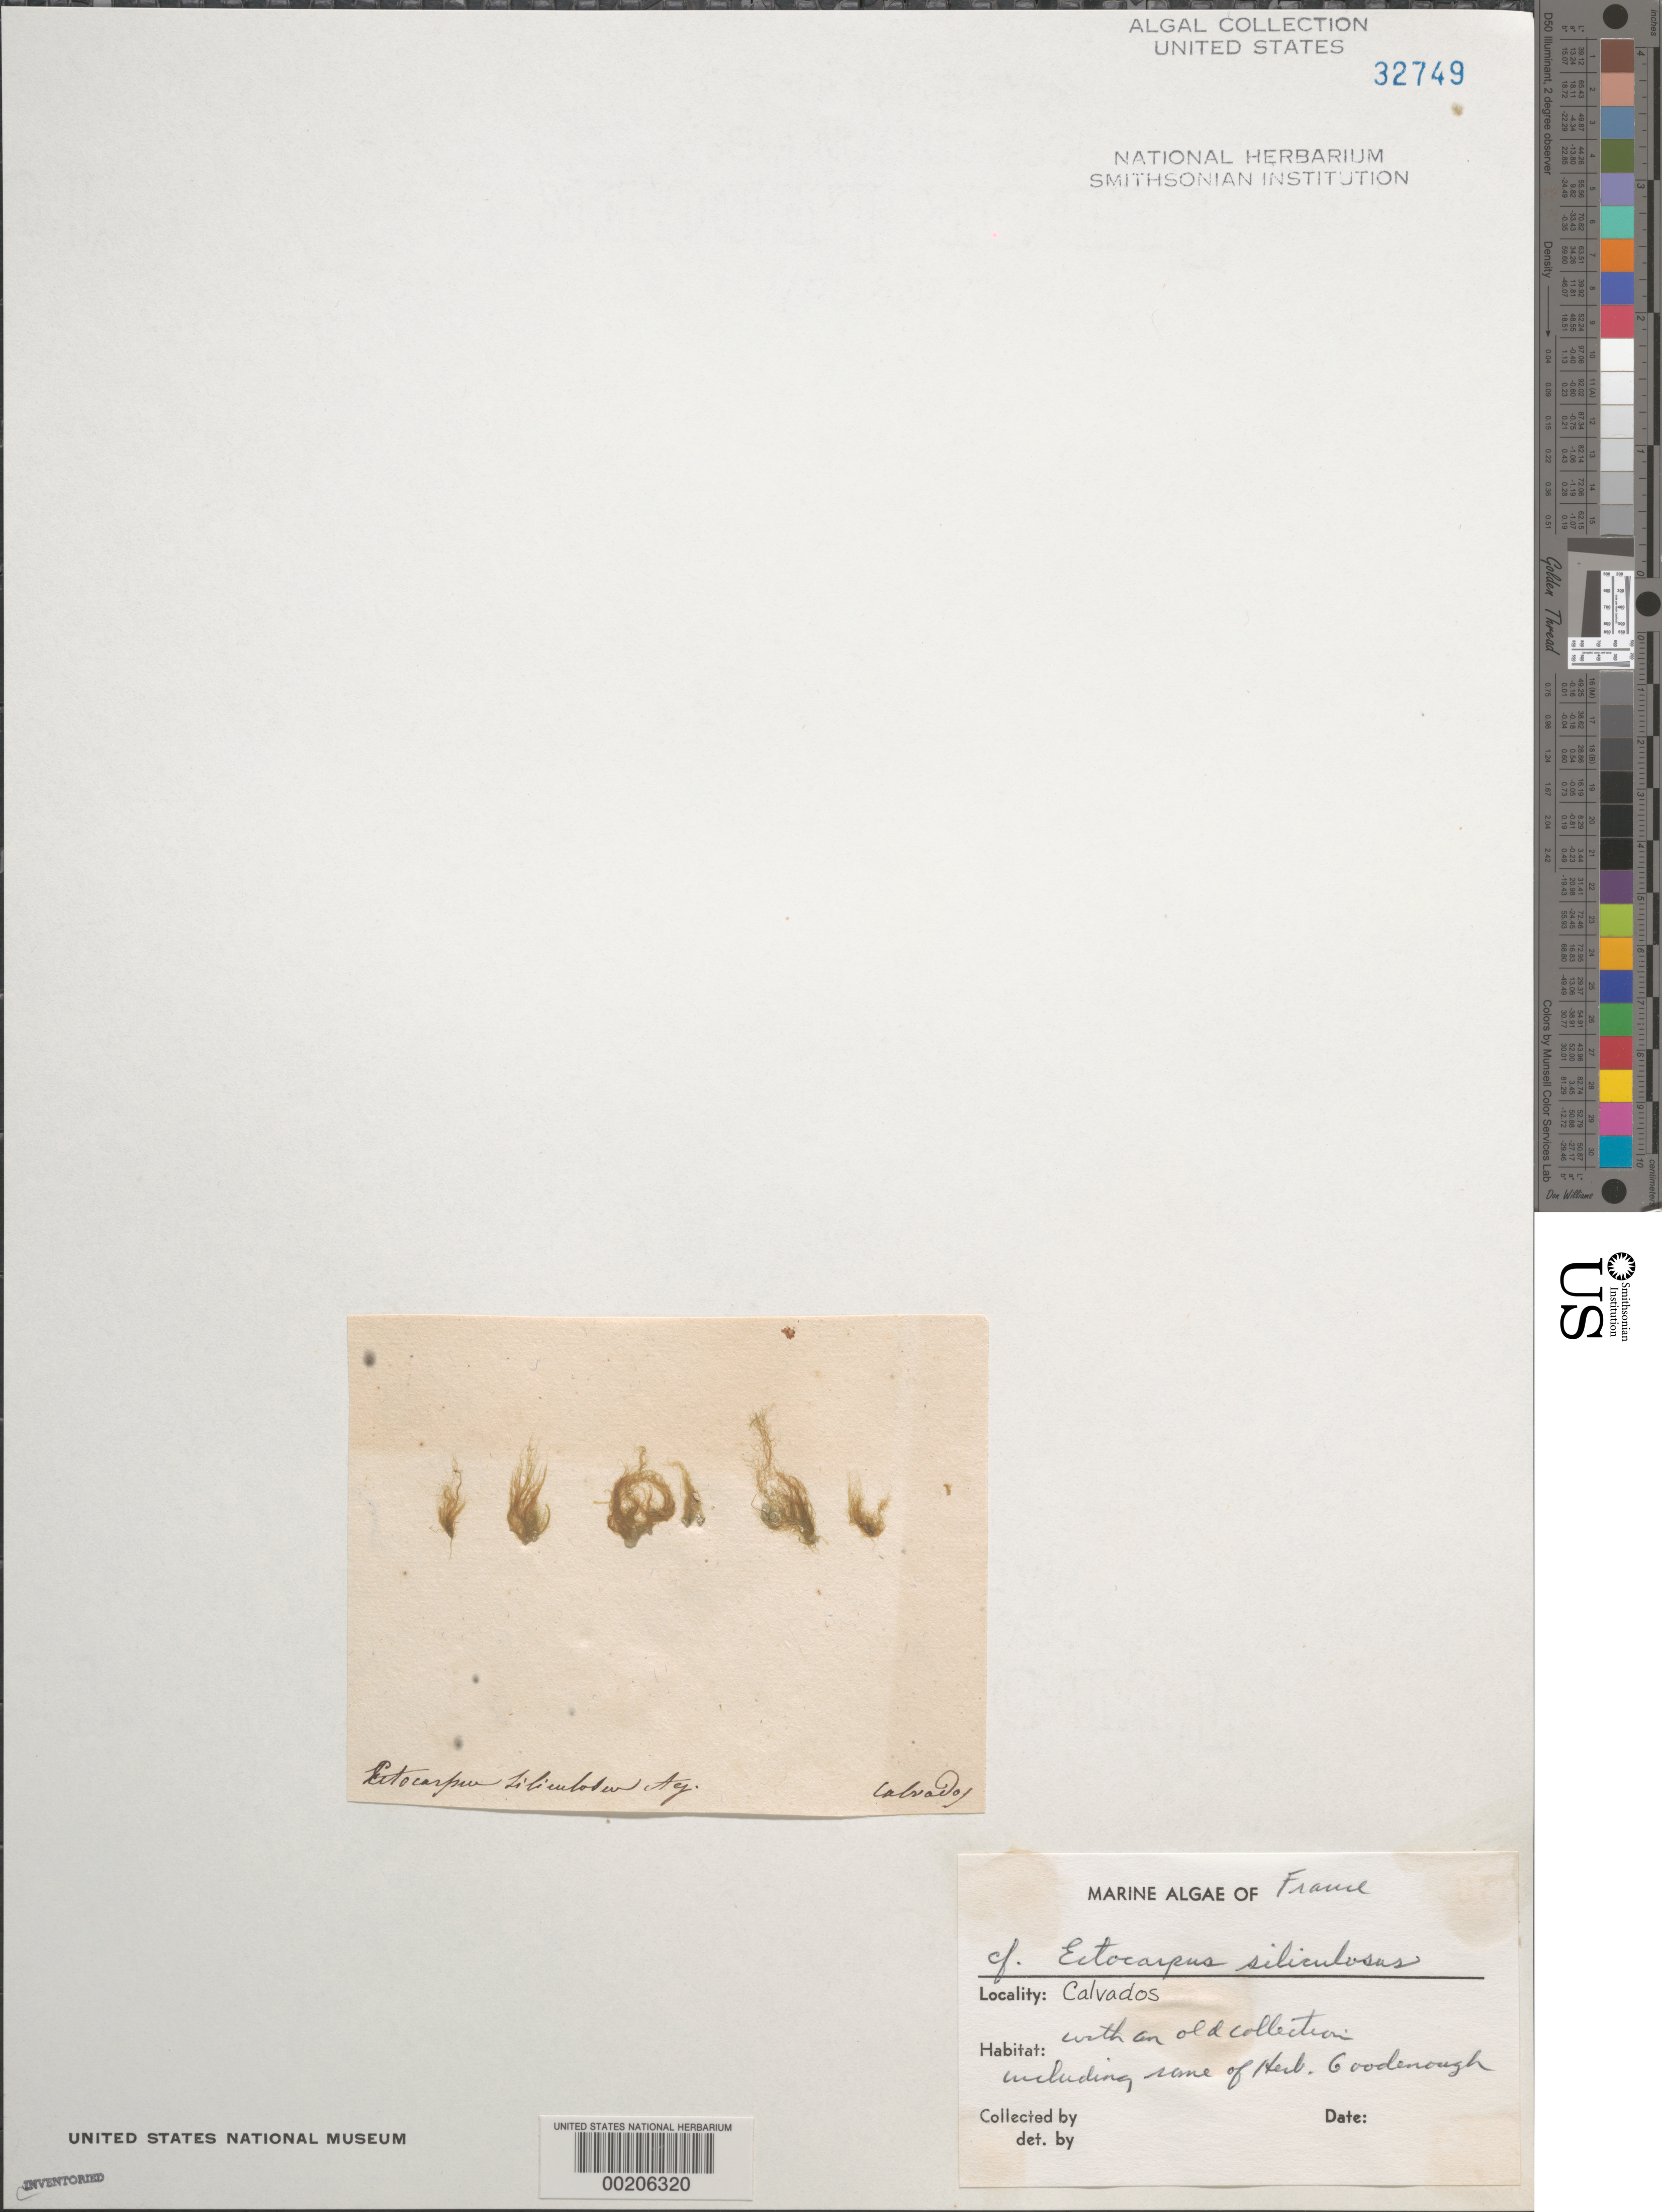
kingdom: Chromista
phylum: Ochrophyta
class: Phaeophyceae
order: Ectocarpales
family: Ectocarpaceae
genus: Ectocarpus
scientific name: Ectocarpus siliculosus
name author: (Dillwyn) Lyngbye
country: France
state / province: Normandie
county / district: Calvados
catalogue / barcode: US 32749